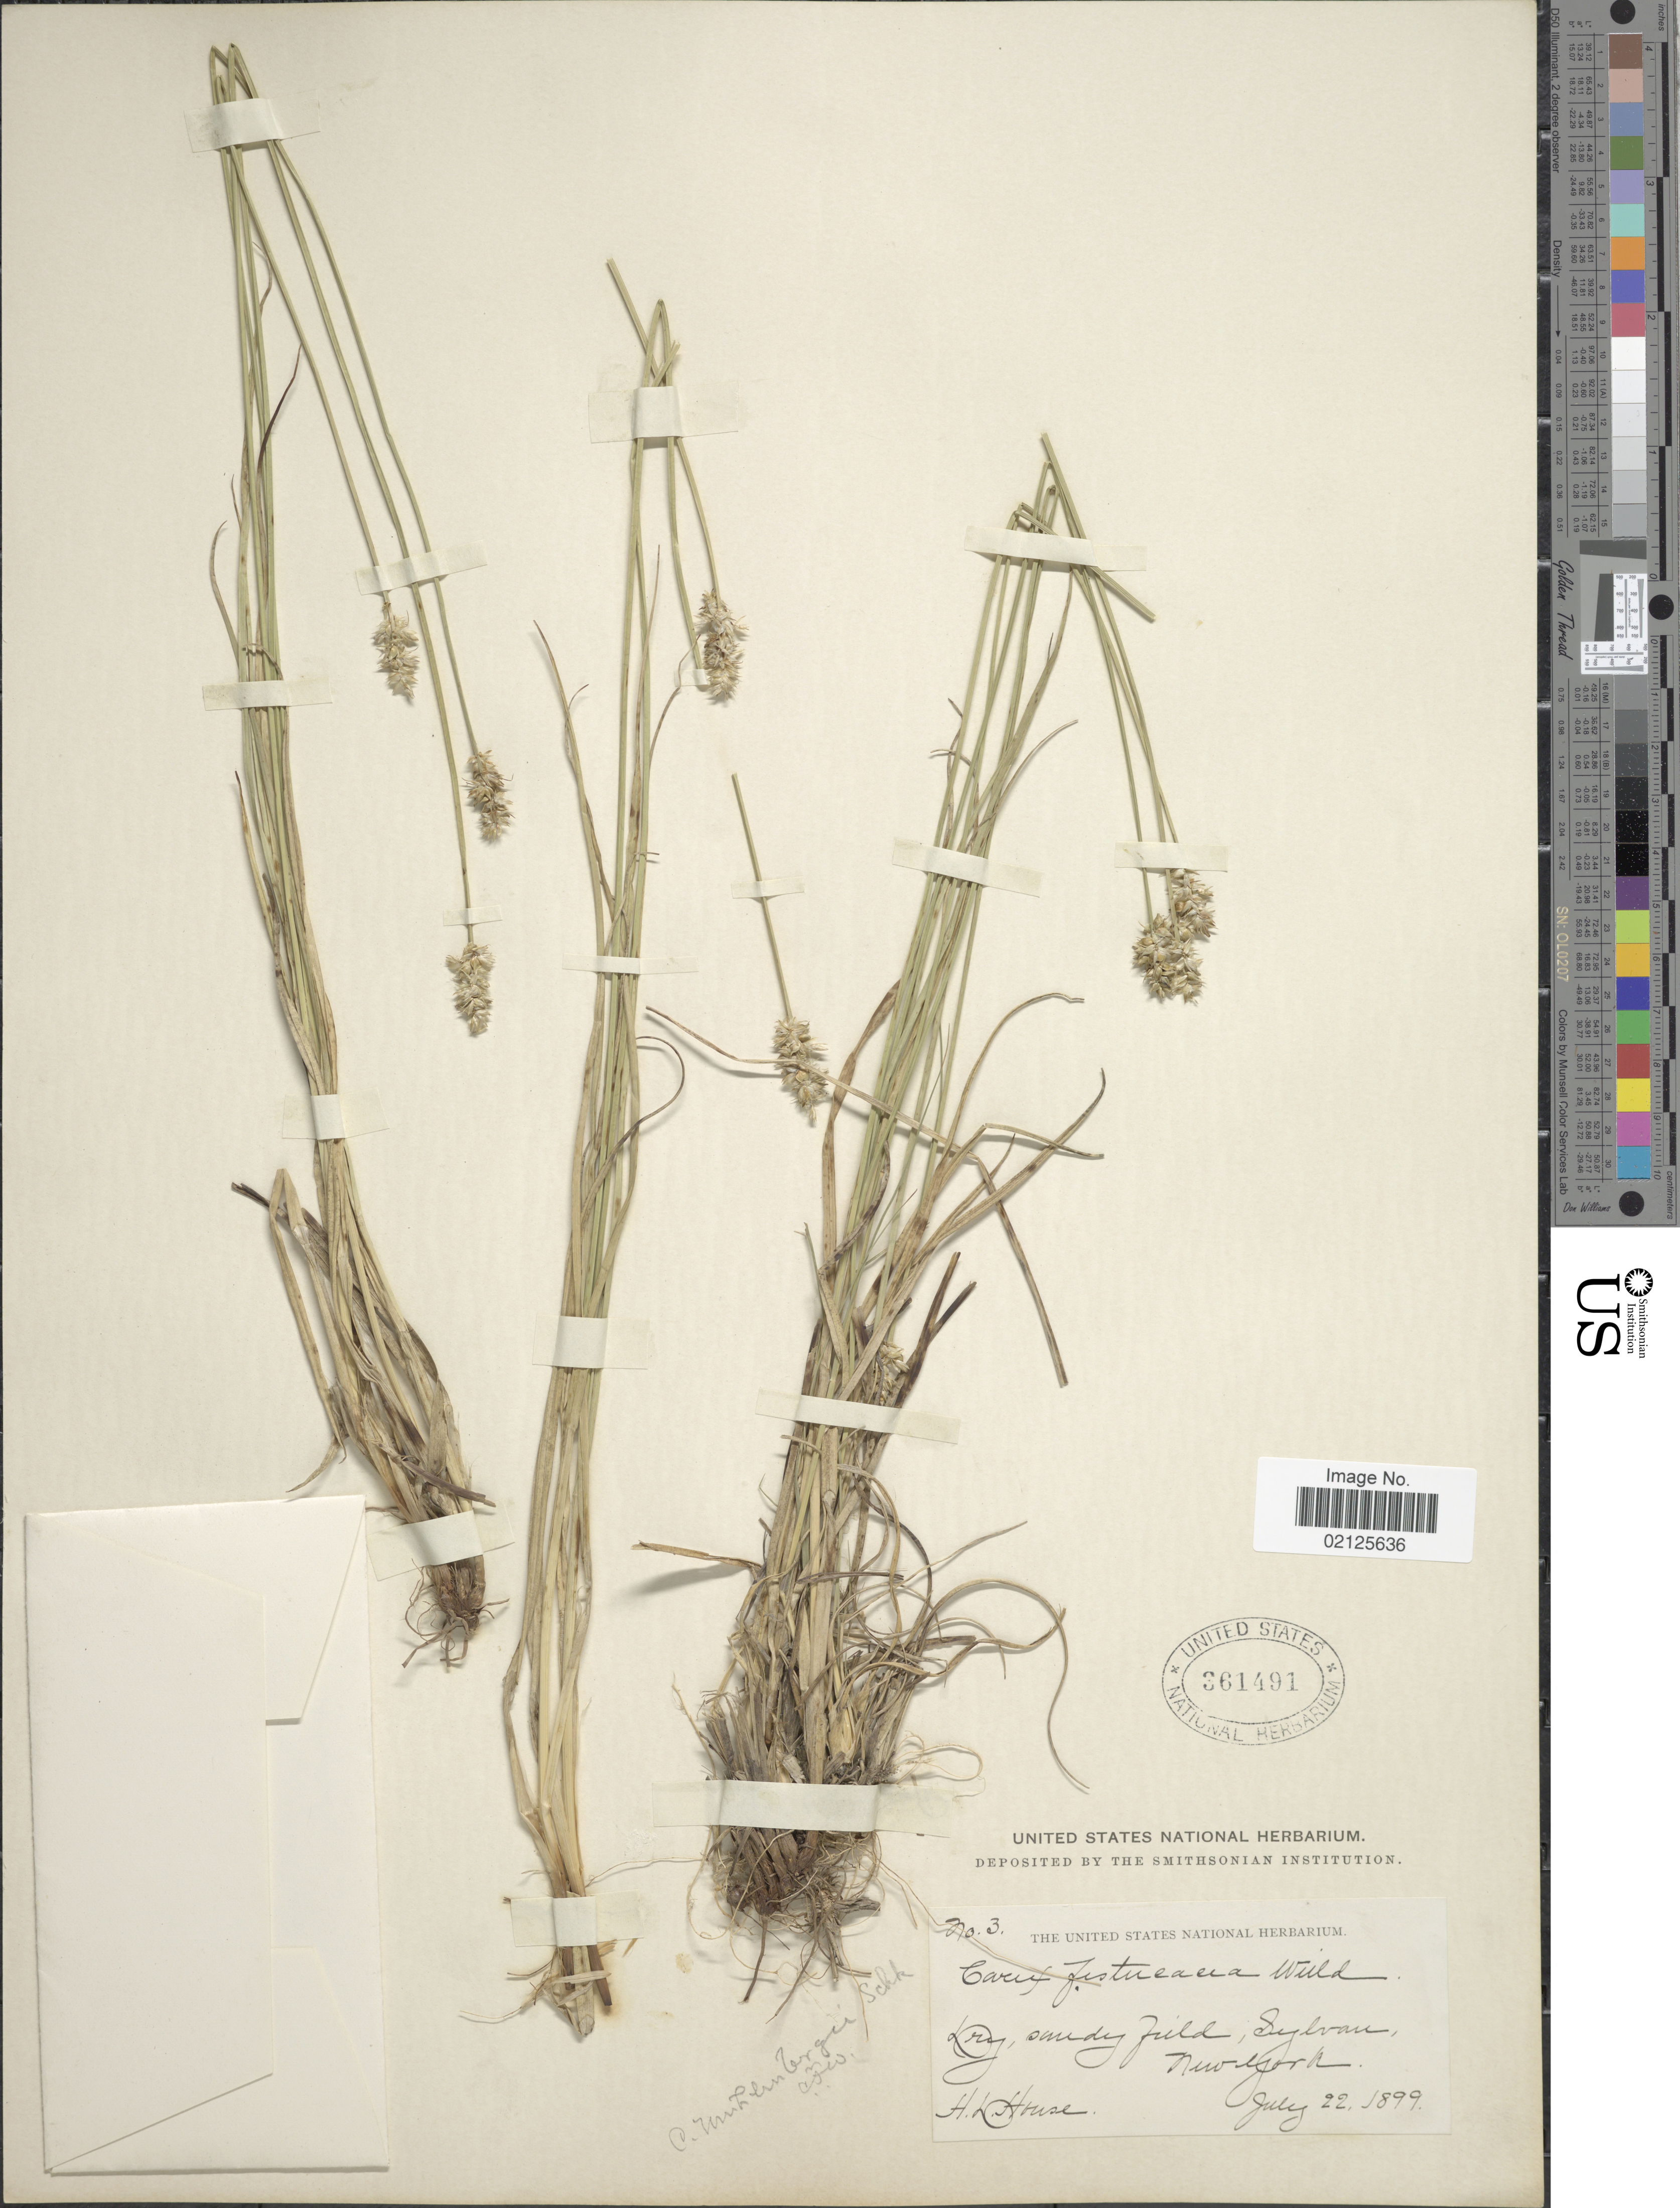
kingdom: Plantae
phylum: Tracheophyta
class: Liliopsida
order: Poales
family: Cyperaceae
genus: Carex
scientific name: Carex muehlenbergii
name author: Willd.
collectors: H. D. House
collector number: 3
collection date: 1899-07-22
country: United States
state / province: New York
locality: Dry, sandy field, Sylvan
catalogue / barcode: US 361491